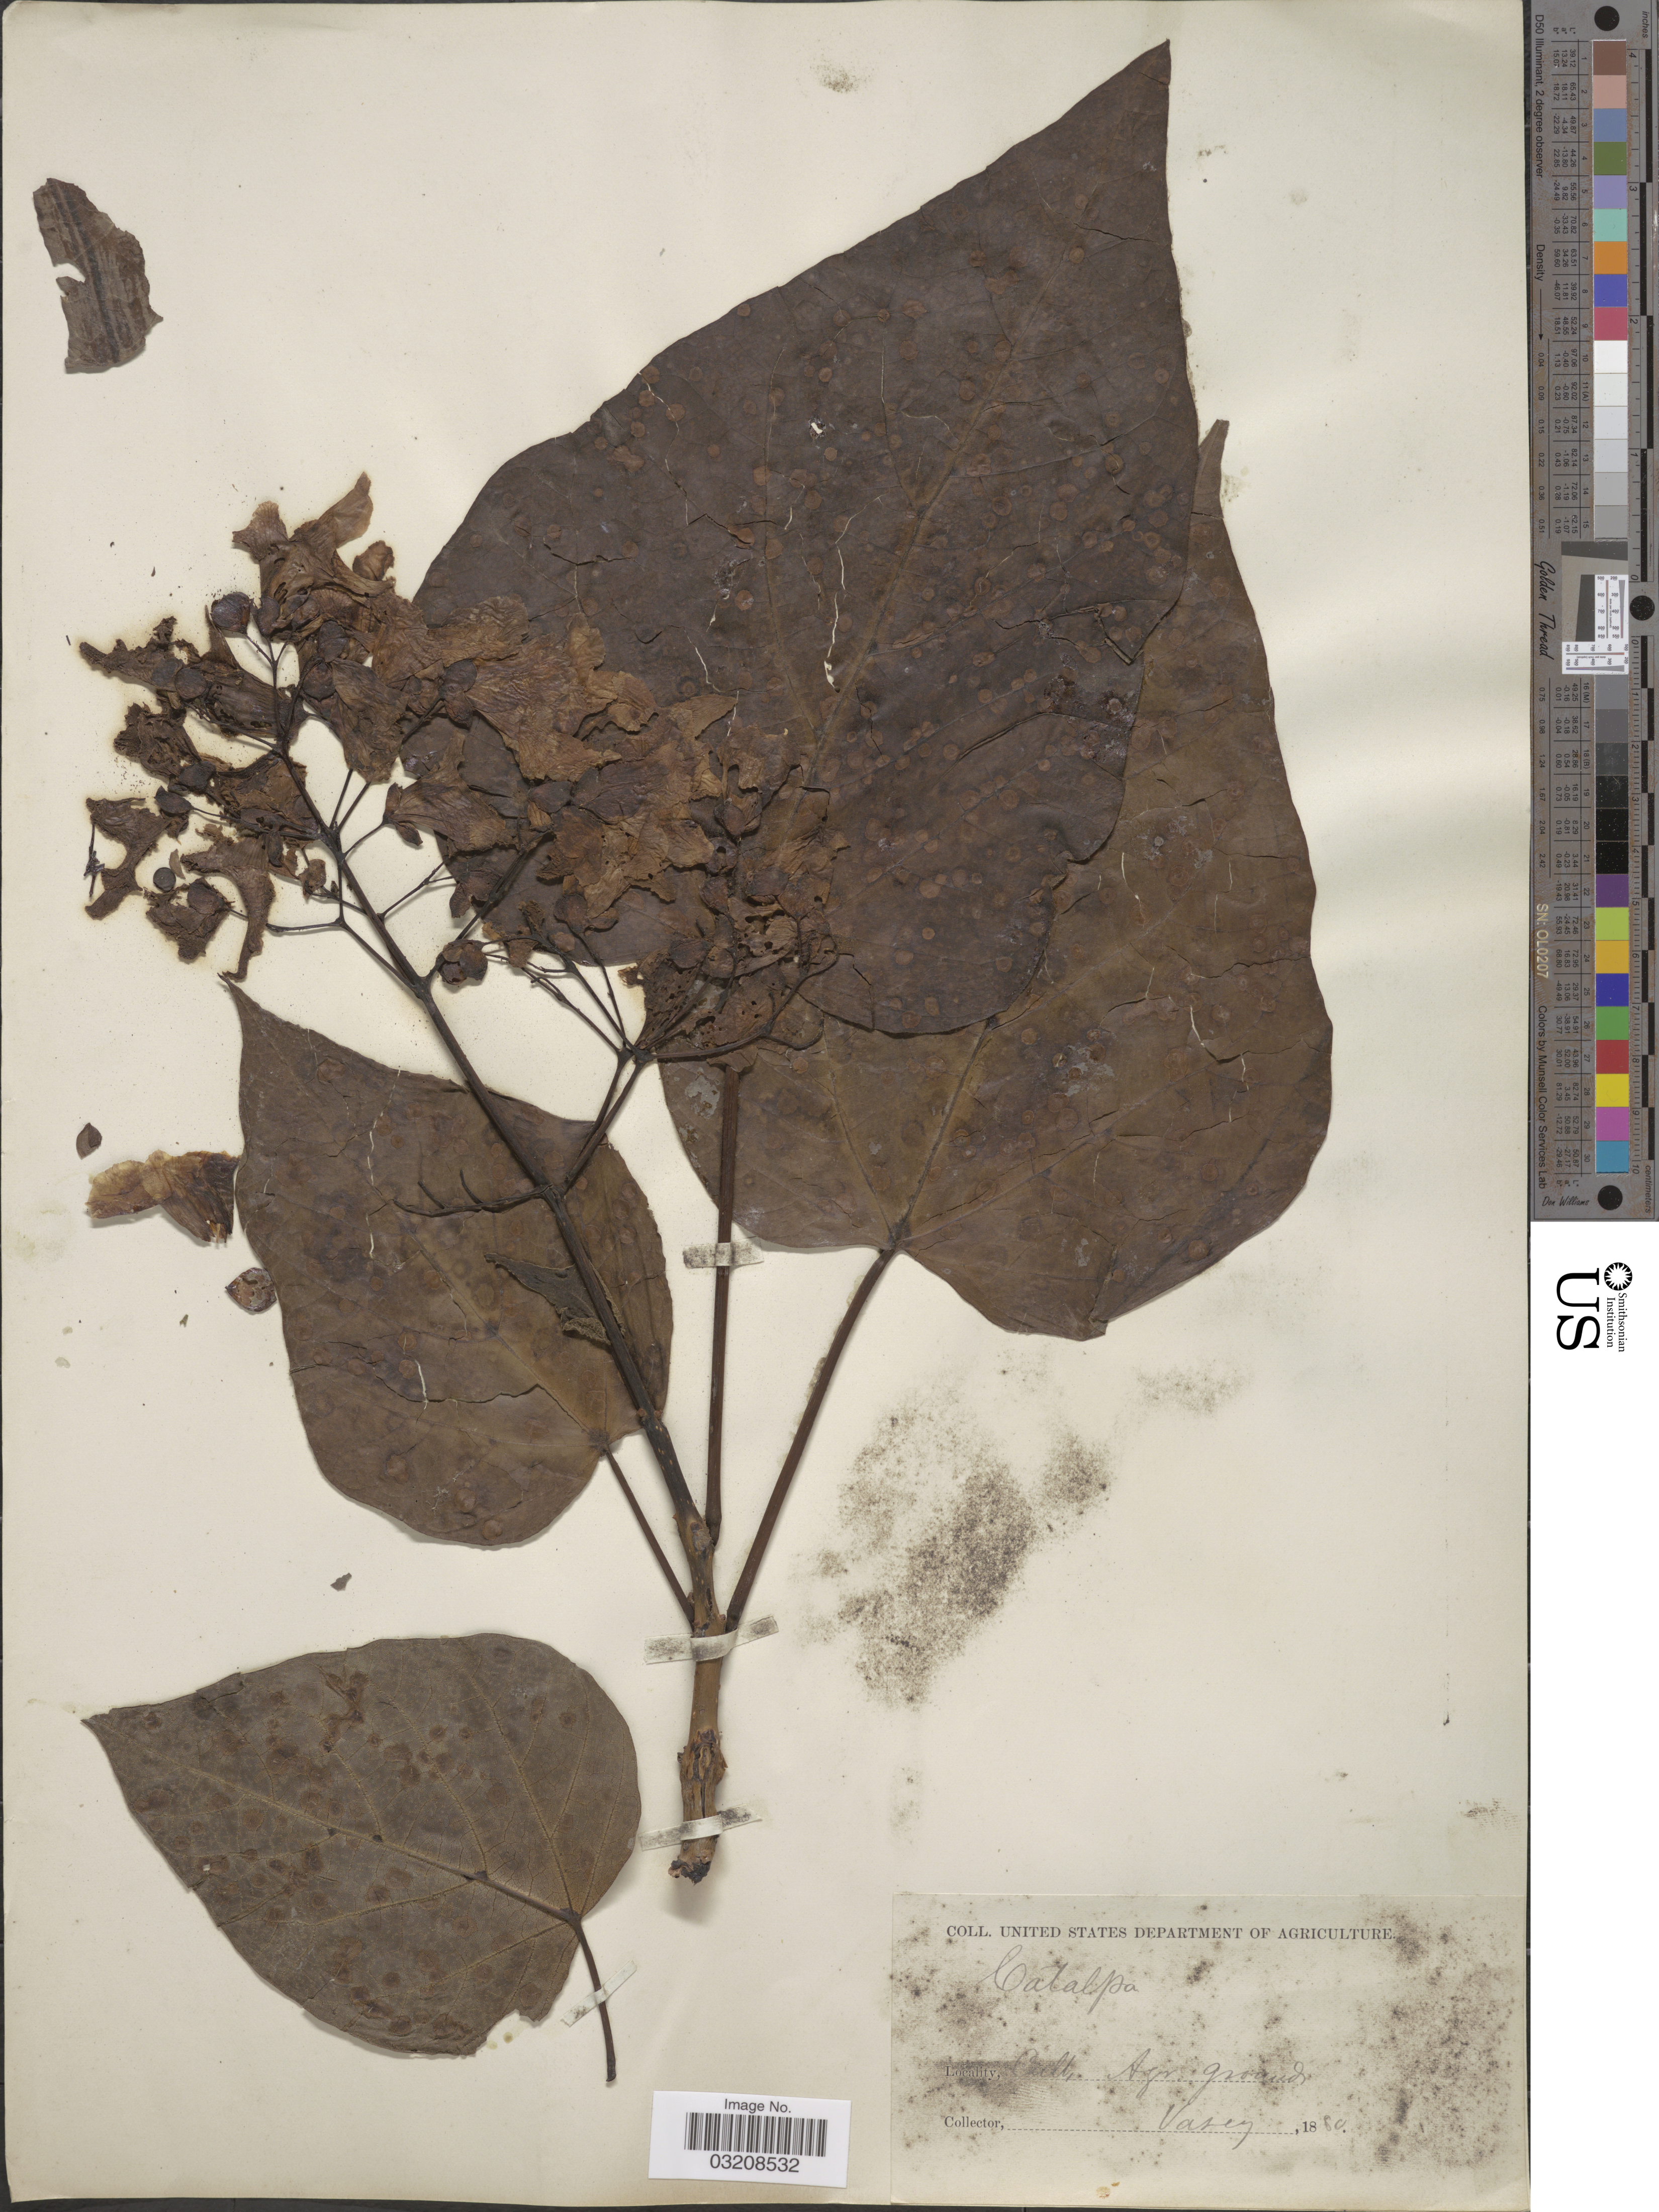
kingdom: Plantae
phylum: Tracheophyta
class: Magnoliopsida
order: Lamiales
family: Bignoniaceae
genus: Catalpa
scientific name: Catalpa bignonioides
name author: Walter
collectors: Vasey, --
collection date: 1880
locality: Agr. grounds.